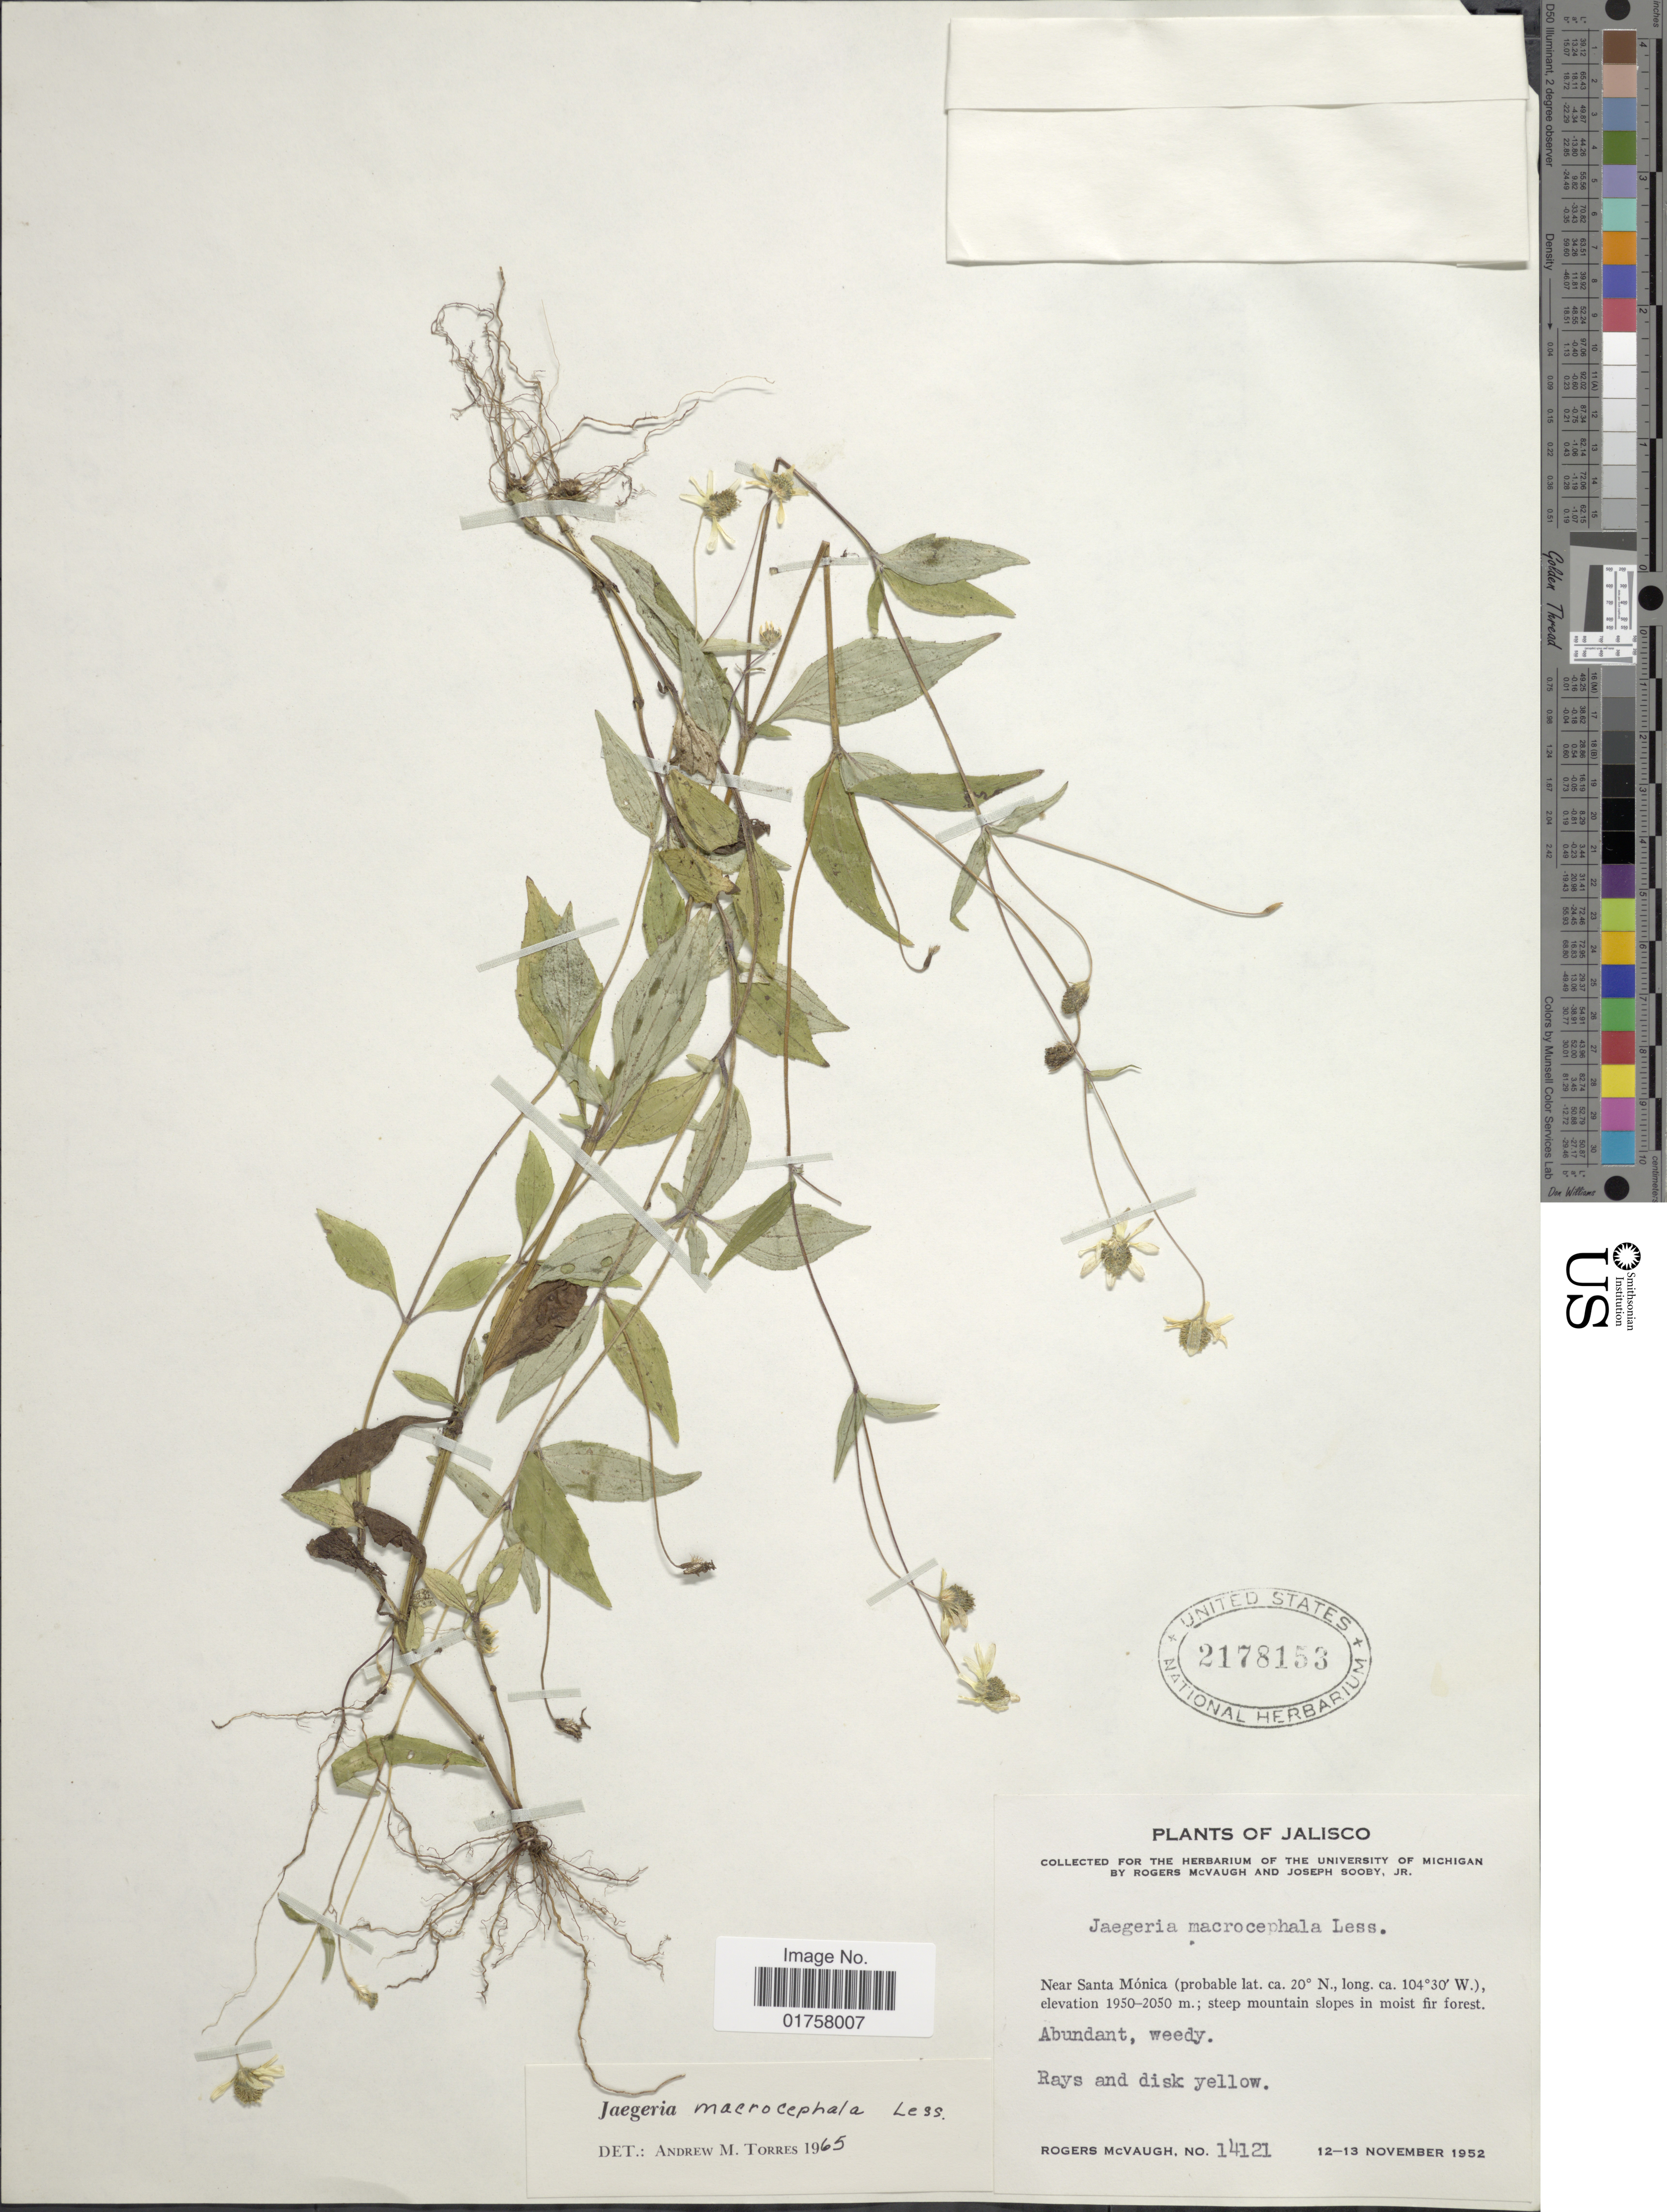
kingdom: Plantae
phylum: Tracheophyta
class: Magnoliopsida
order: Asterales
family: Asteraceae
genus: Jaegeria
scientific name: Jaegeria macrocephala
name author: Less.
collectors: R. McVaugh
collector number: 14121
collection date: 1952-11-12/1952-11-13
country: Mexico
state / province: Jalisco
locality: Near Santa Mónica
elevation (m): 1950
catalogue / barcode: US 2178153